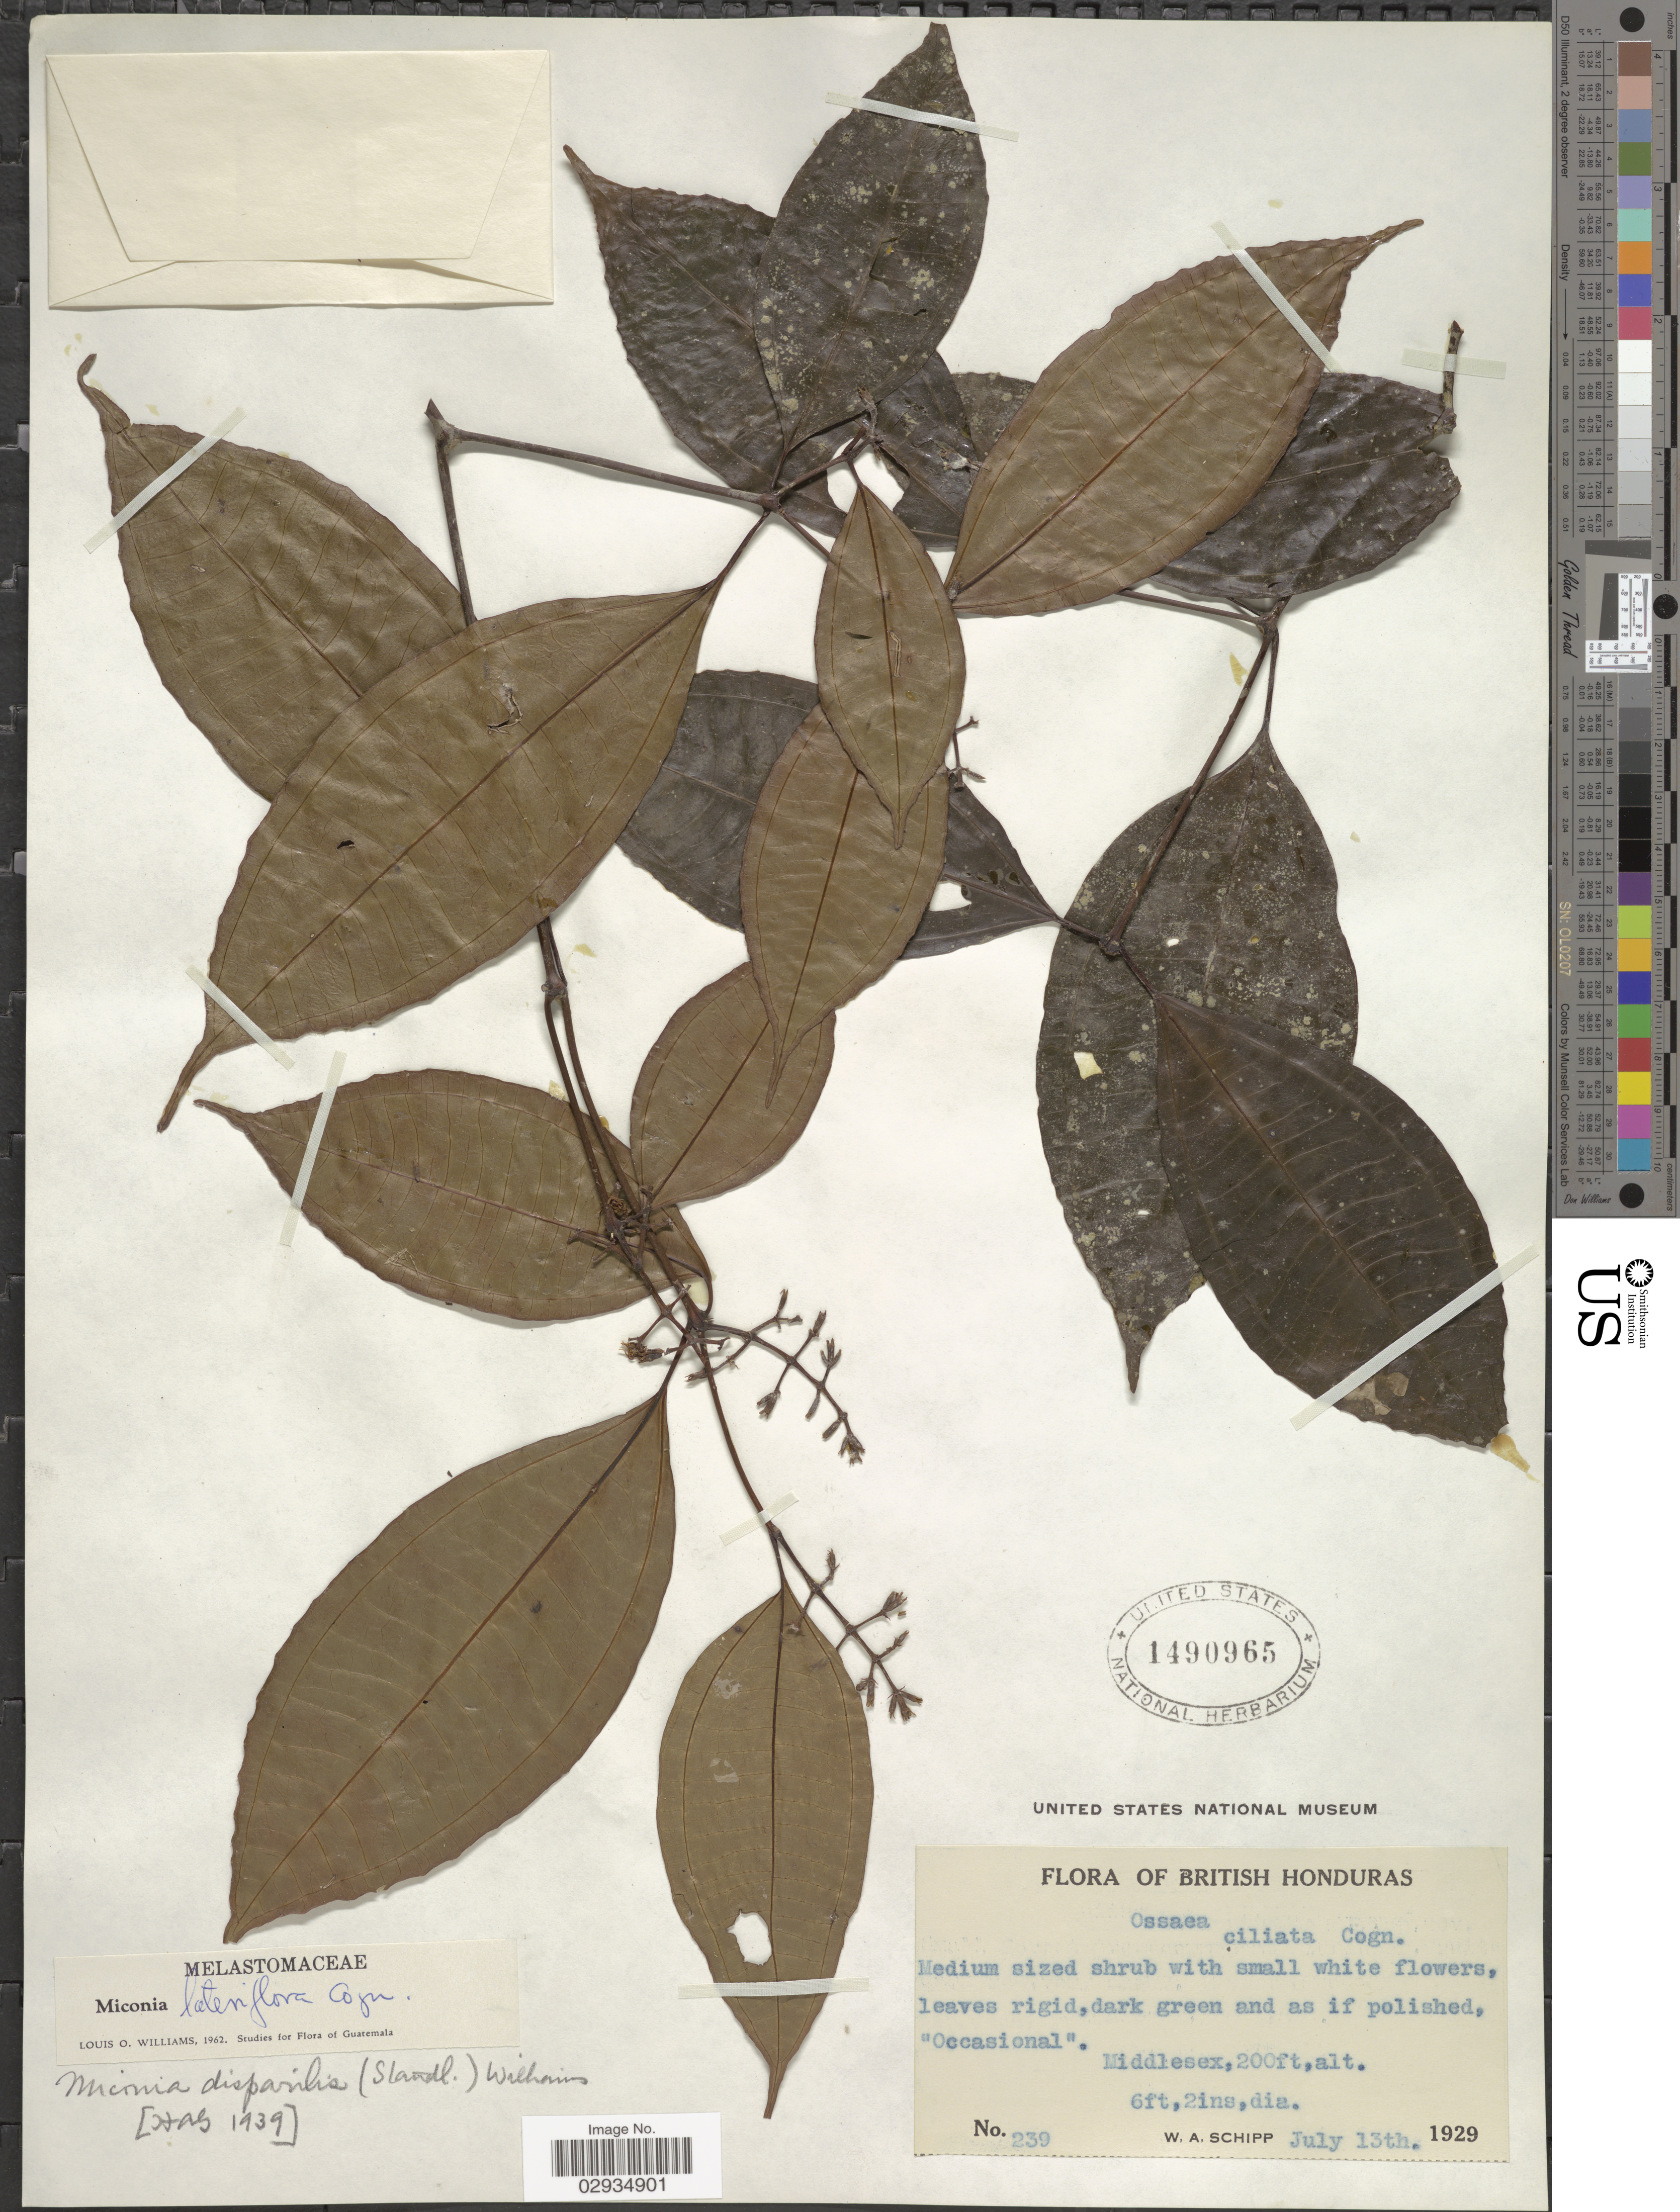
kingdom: Plantae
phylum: Tracheophyta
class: Magnoliopsida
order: Myrtales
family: Melastomataceae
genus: Miconia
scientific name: Miconia lateriflora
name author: Cogn.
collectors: W. Schipp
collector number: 239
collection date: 1929-07-13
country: Belize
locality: British Honduras. Middlesex.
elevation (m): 61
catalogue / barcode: US 1490965